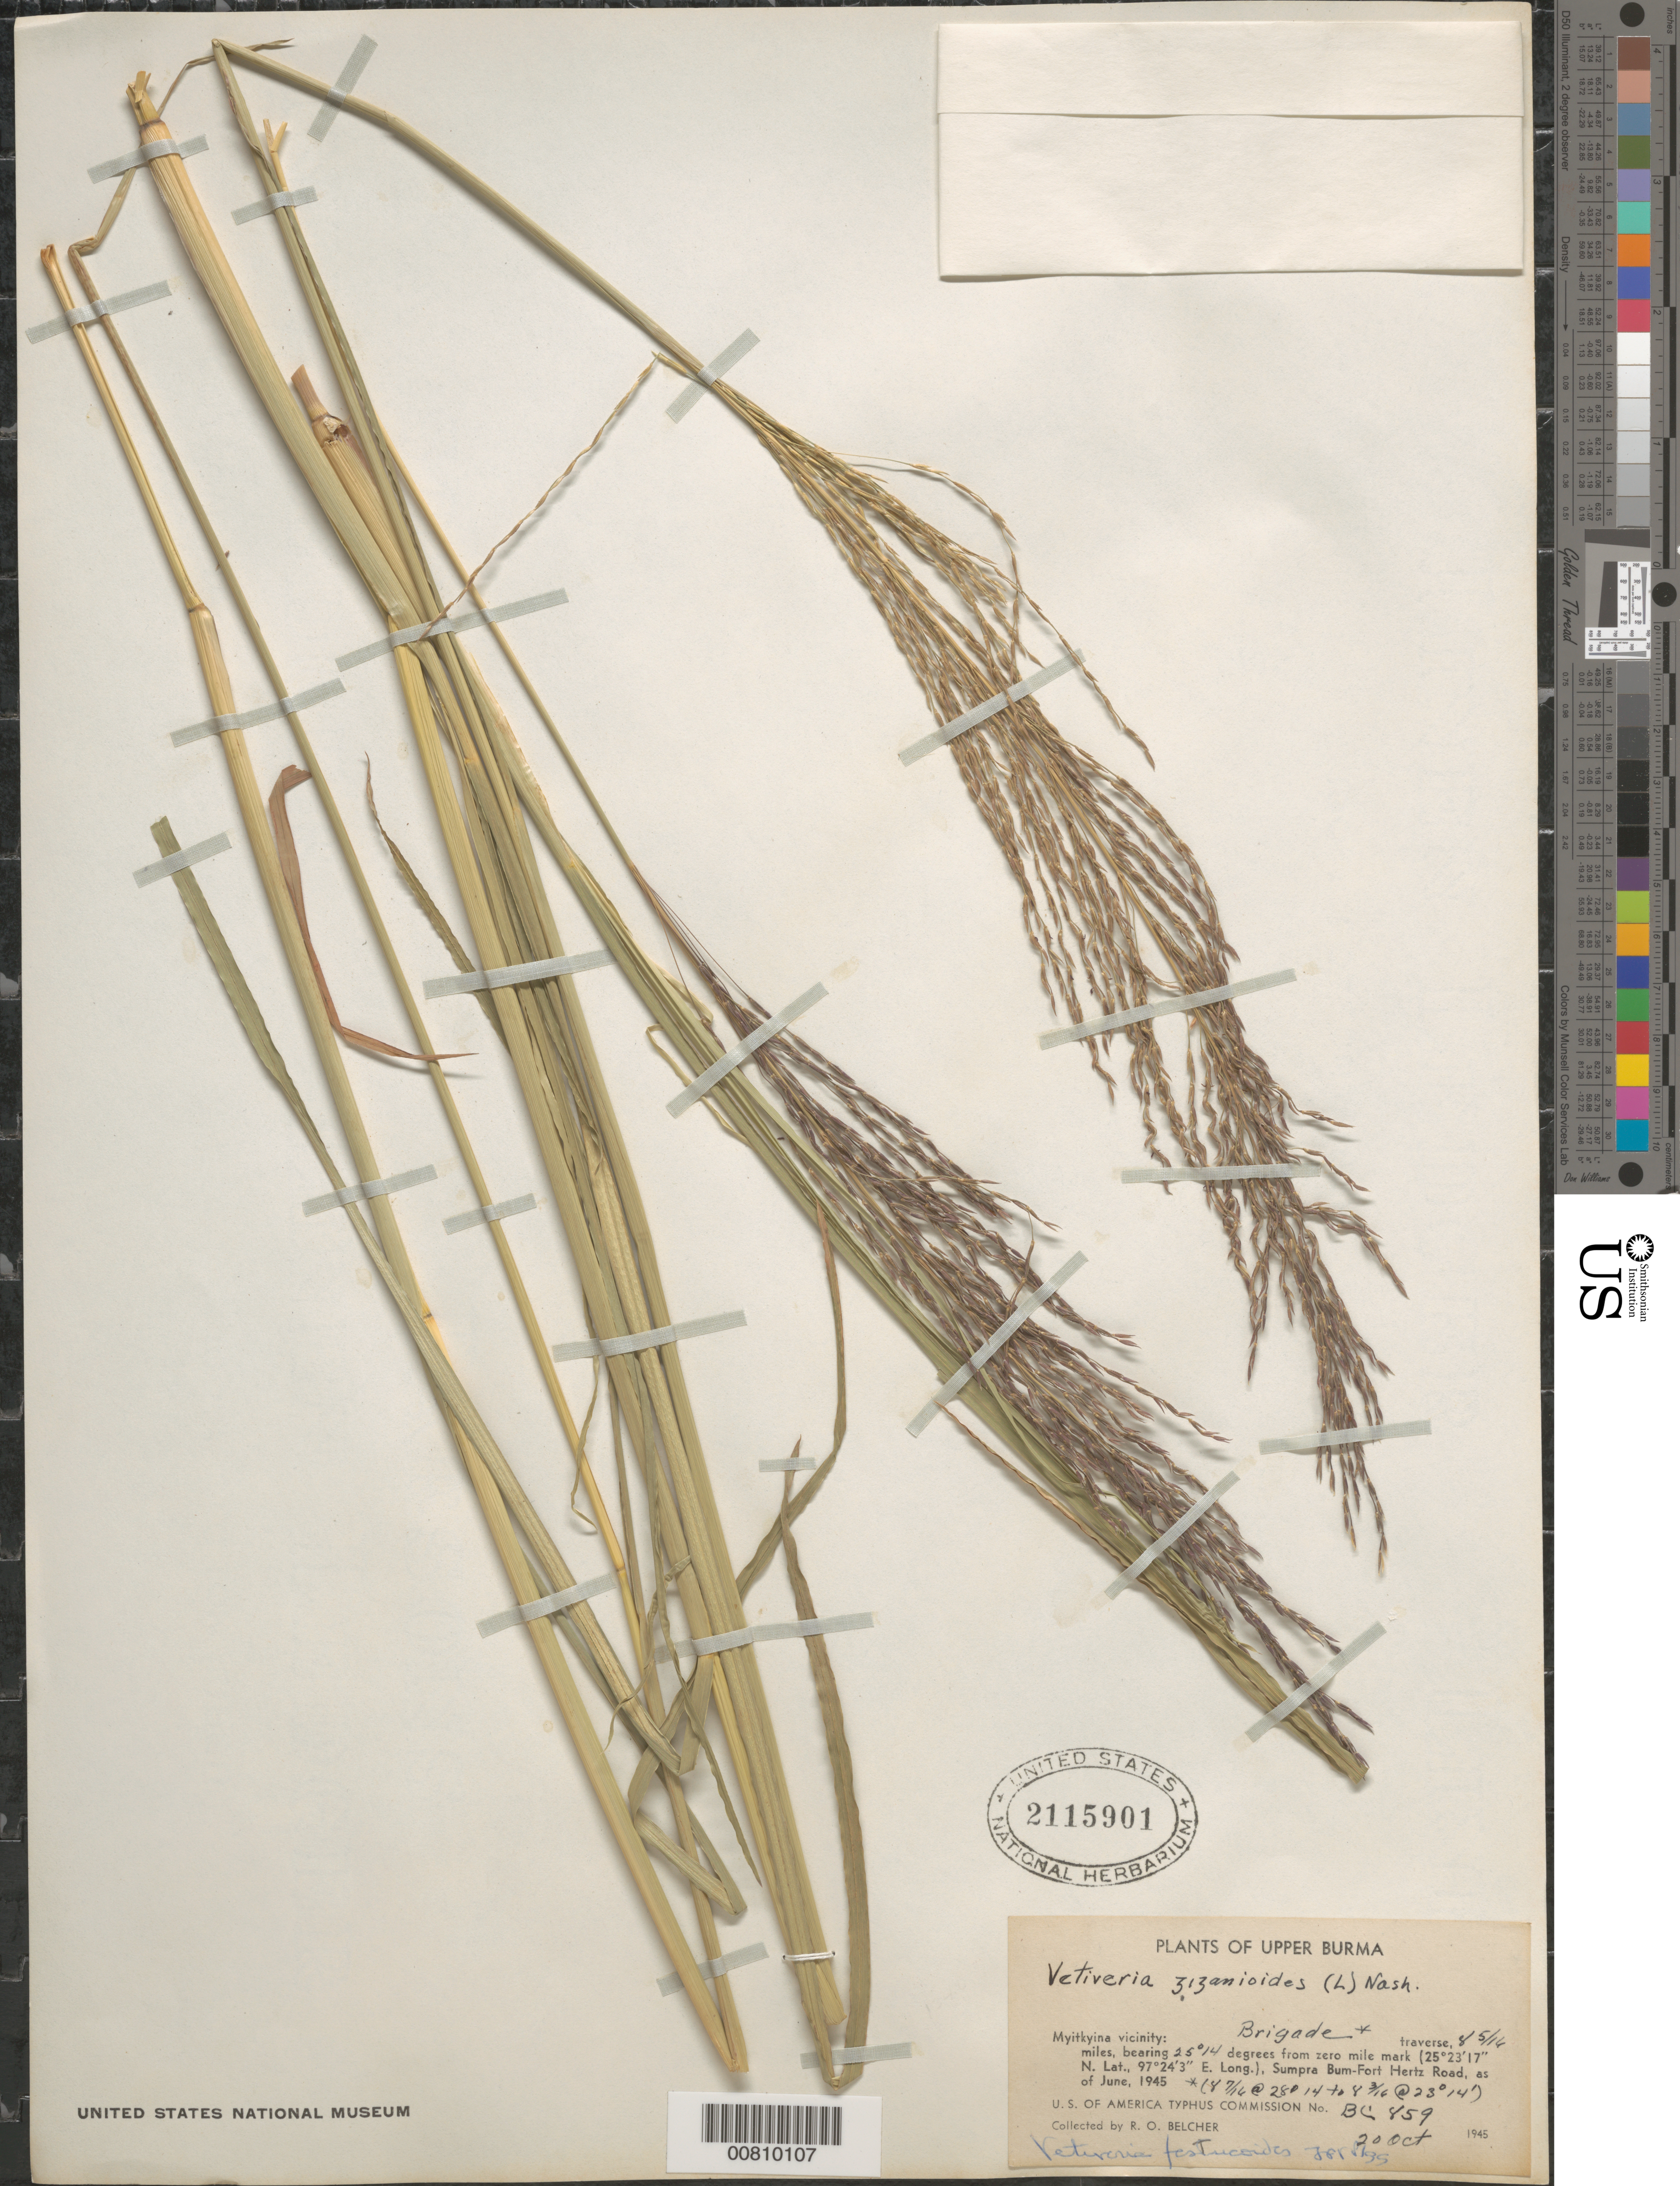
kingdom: Plantae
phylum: Tracheophyta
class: Liliopsida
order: Poales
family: Poaceae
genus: Vetiveria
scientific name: Vetiveria festucoides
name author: (J. Presl) Ohwi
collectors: R. Belcher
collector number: BC 859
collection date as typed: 20 Oct 1945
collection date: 1945-10-20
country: Myanmar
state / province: Kachin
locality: Myitkyina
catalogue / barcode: US 2115901